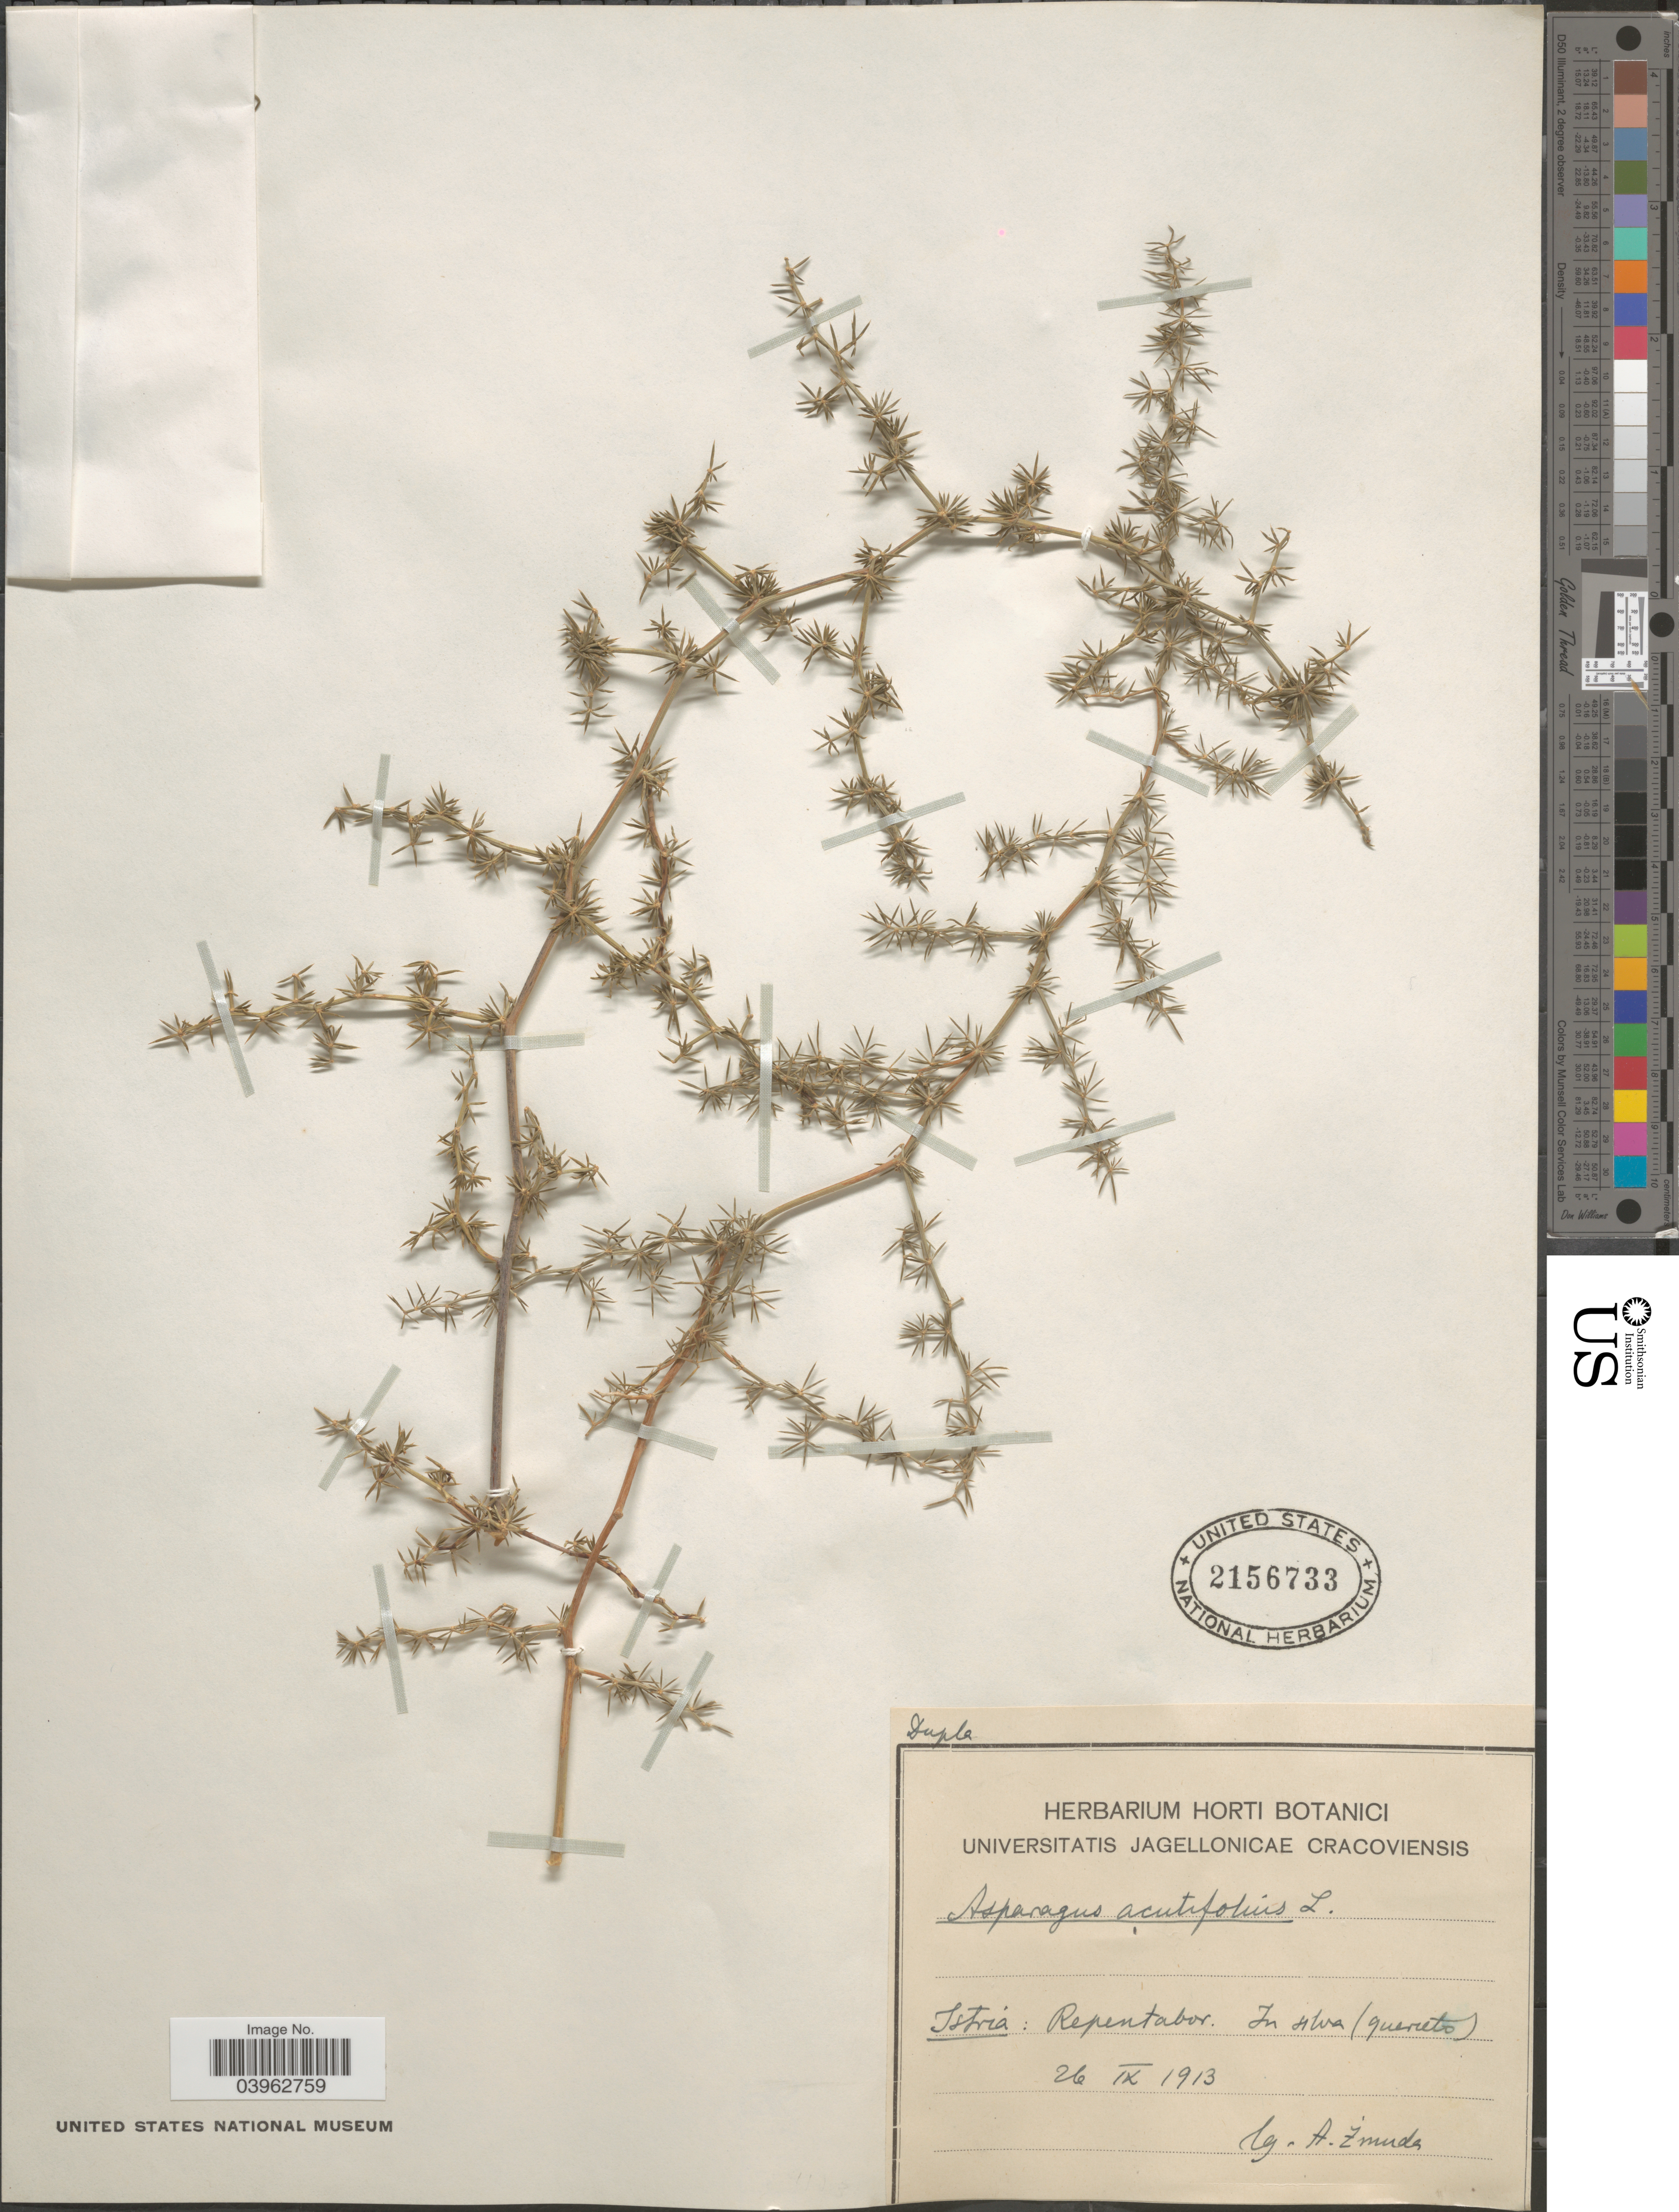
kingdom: Plantae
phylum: Tracheophyta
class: Liliopsida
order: Asparagales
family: Asparagaceae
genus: Asparagus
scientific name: Asparagus acutifolius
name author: L.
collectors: A. Zmuda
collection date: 1913-09-26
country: Croatia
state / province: Istria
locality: Repentabor.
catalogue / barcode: US 2156733